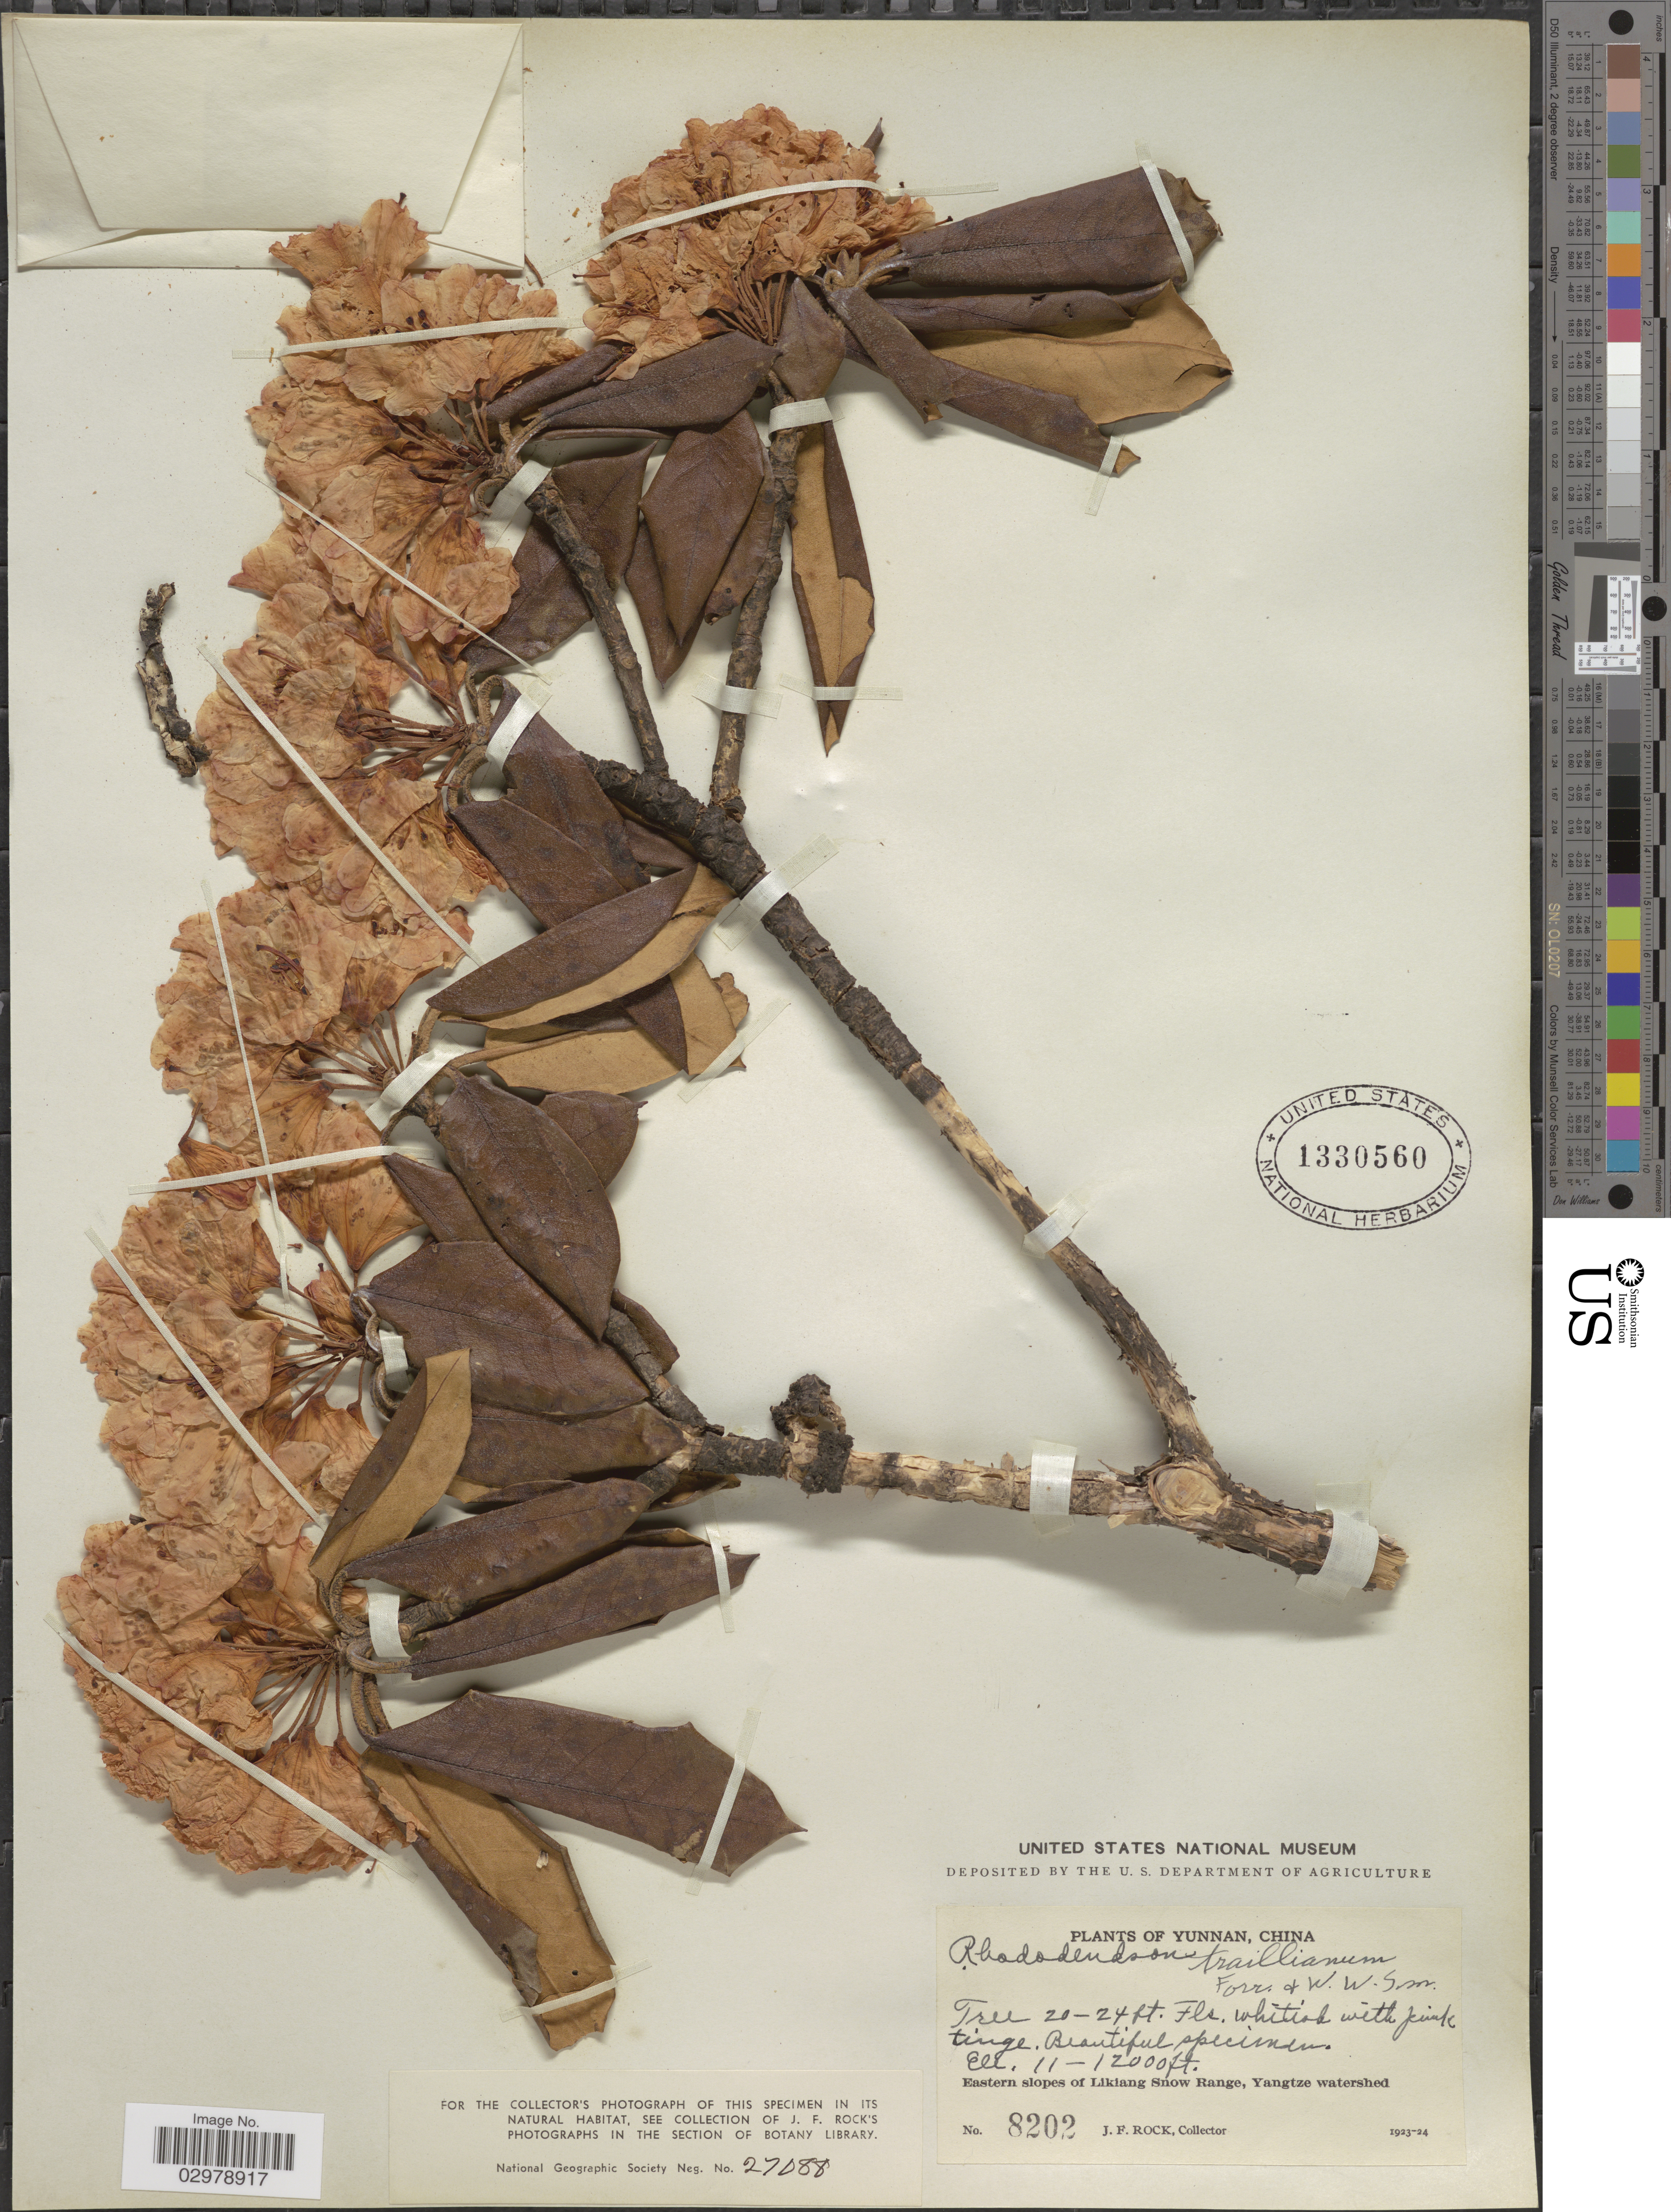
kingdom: Plantae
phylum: Tracheophyta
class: Magnoliopsida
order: Ericales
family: Ericaceae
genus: Rhododendron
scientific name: Rhododendron traillianum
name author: Forrest & W.W. Sm.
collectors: J. Rock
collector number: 8202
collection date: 1923/1924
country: China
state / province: Yunnan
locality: Eastern slopes of Likiang Snow Range, Yangtze watershed.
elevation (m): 3353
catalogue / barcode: US 1330560